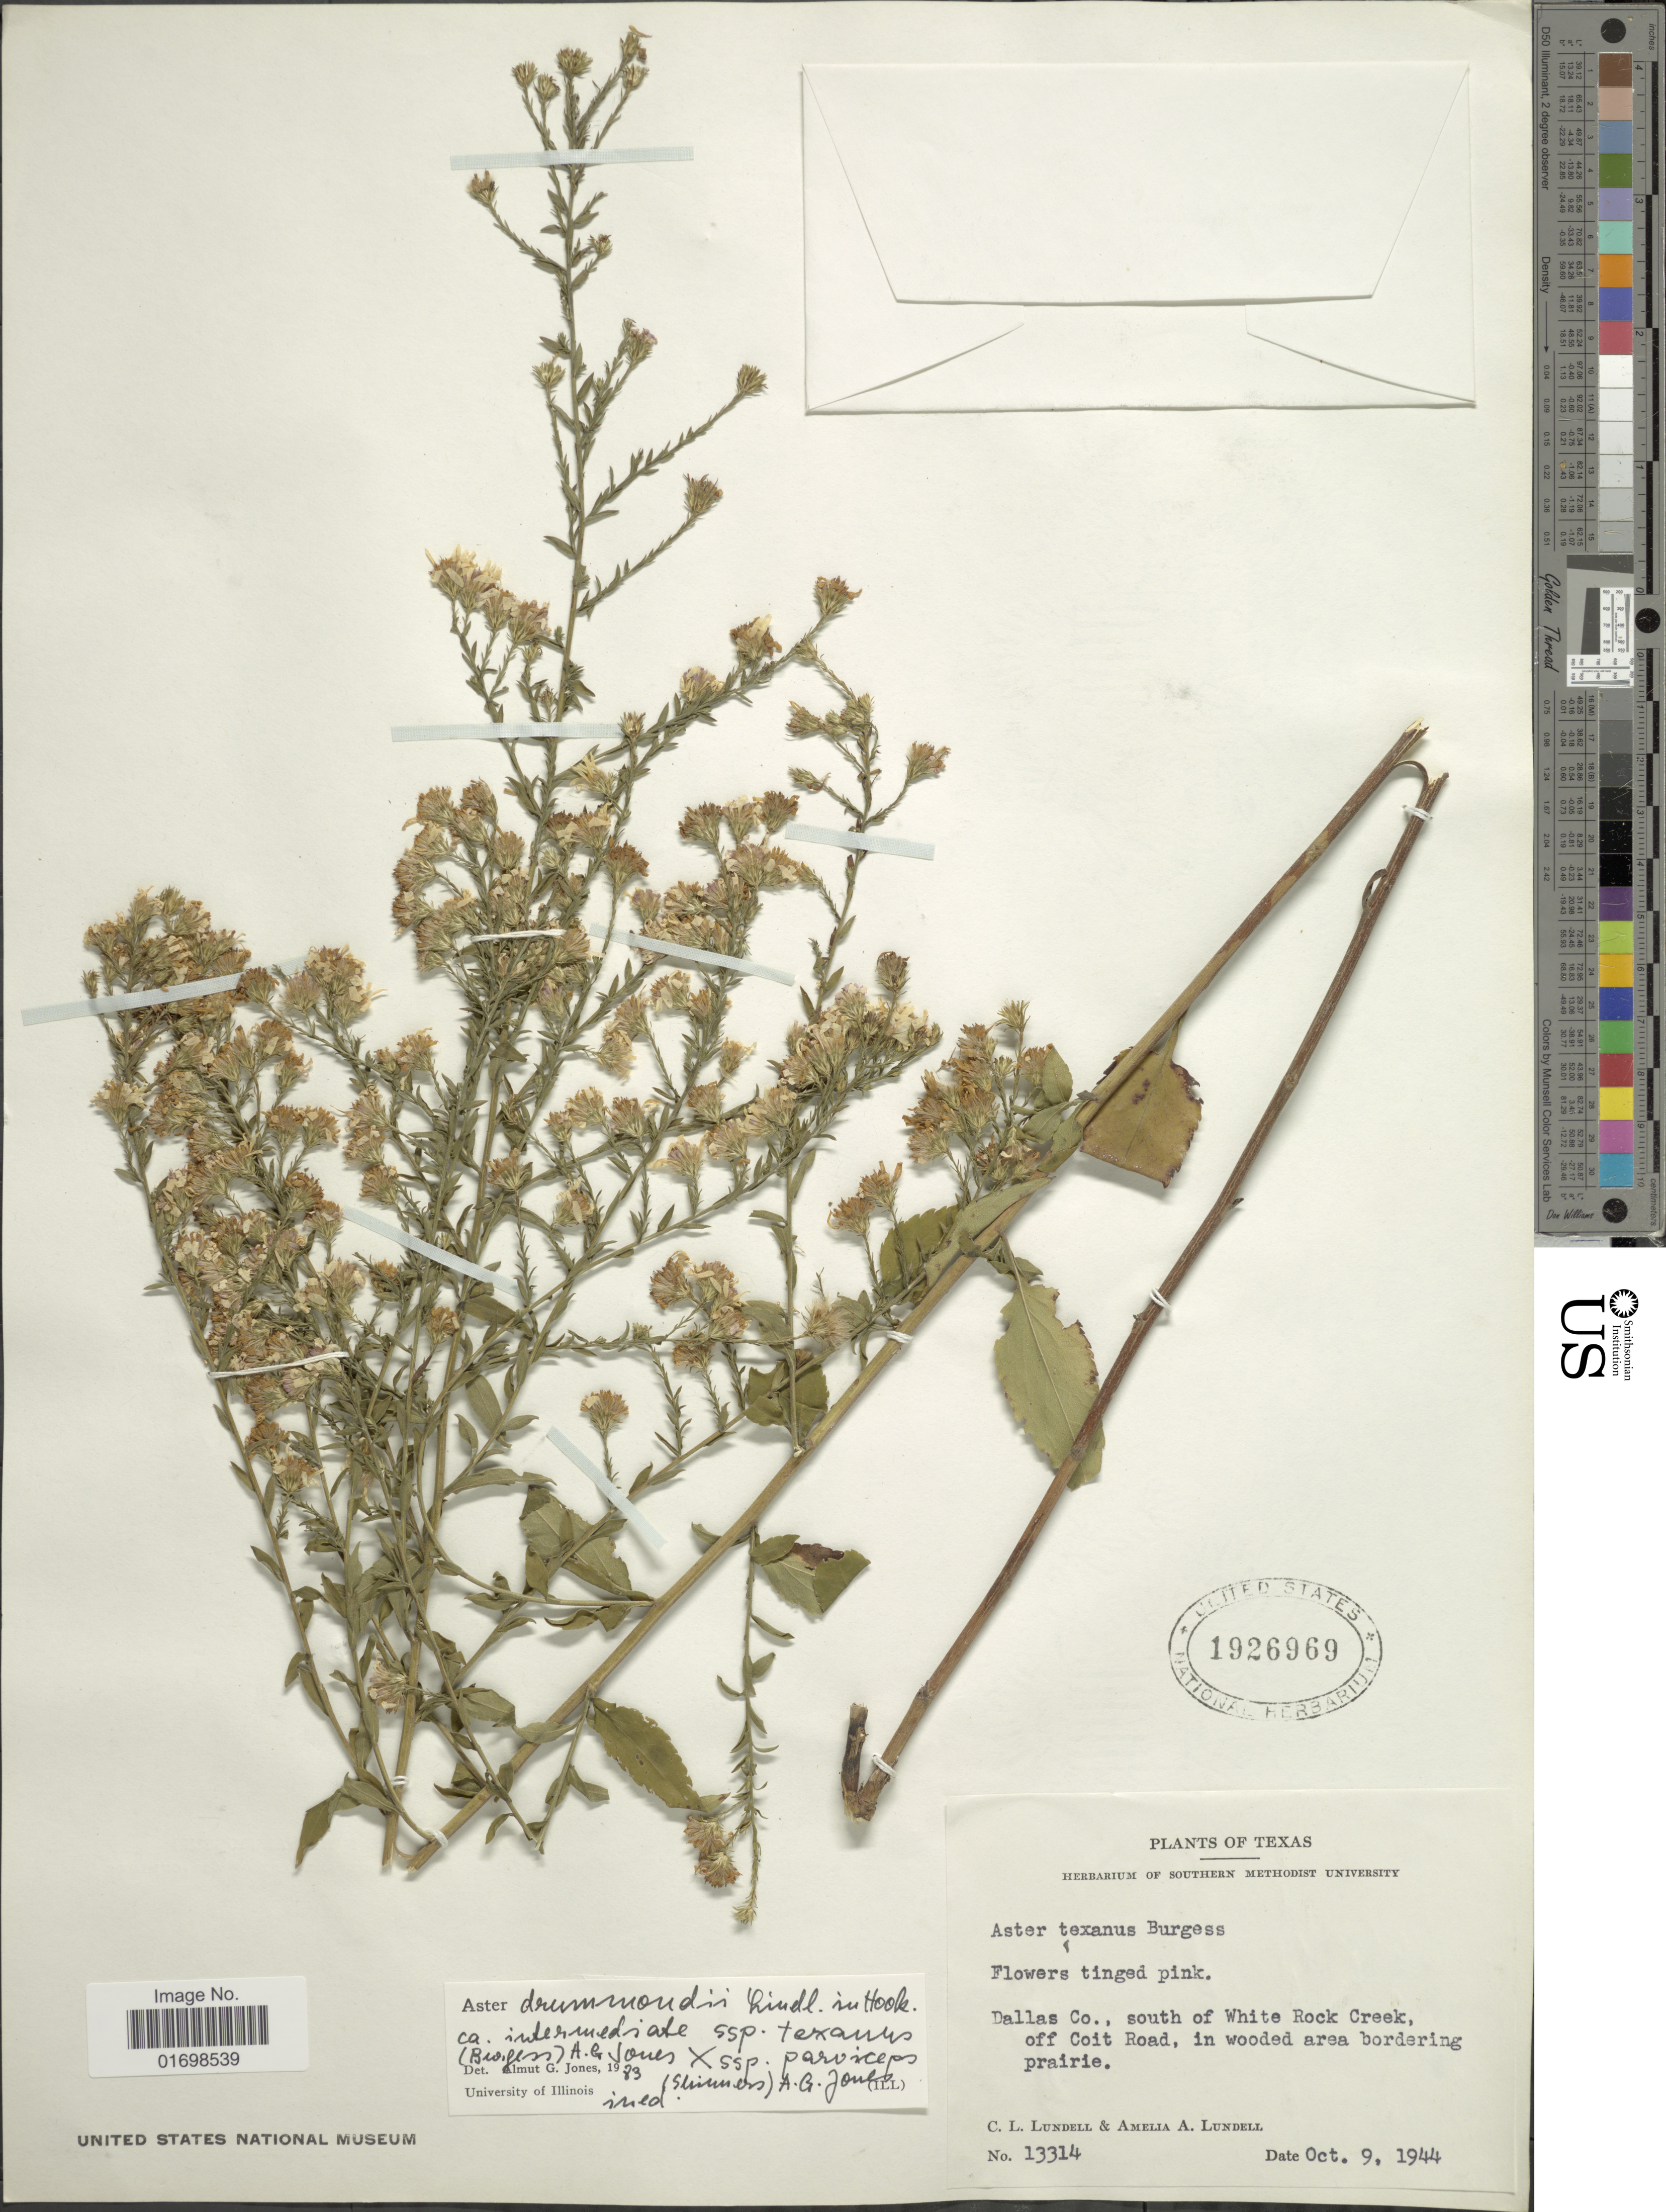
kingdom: Plantae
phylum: Tracheophyta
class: Magnoliopsida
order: Asterales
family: Asteraceae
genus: Symphyotrichum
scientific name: Symphyotrichum drummondii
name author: (Lindl.) G.L. Nesom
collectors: C. L. Lundell & A. A. Lundell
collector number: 13314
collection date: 1944-10-09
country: United States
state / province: Texas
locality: Texas, Dallas Co., south of White Rock Creek, off Croit Road,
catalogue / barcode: US 1926969